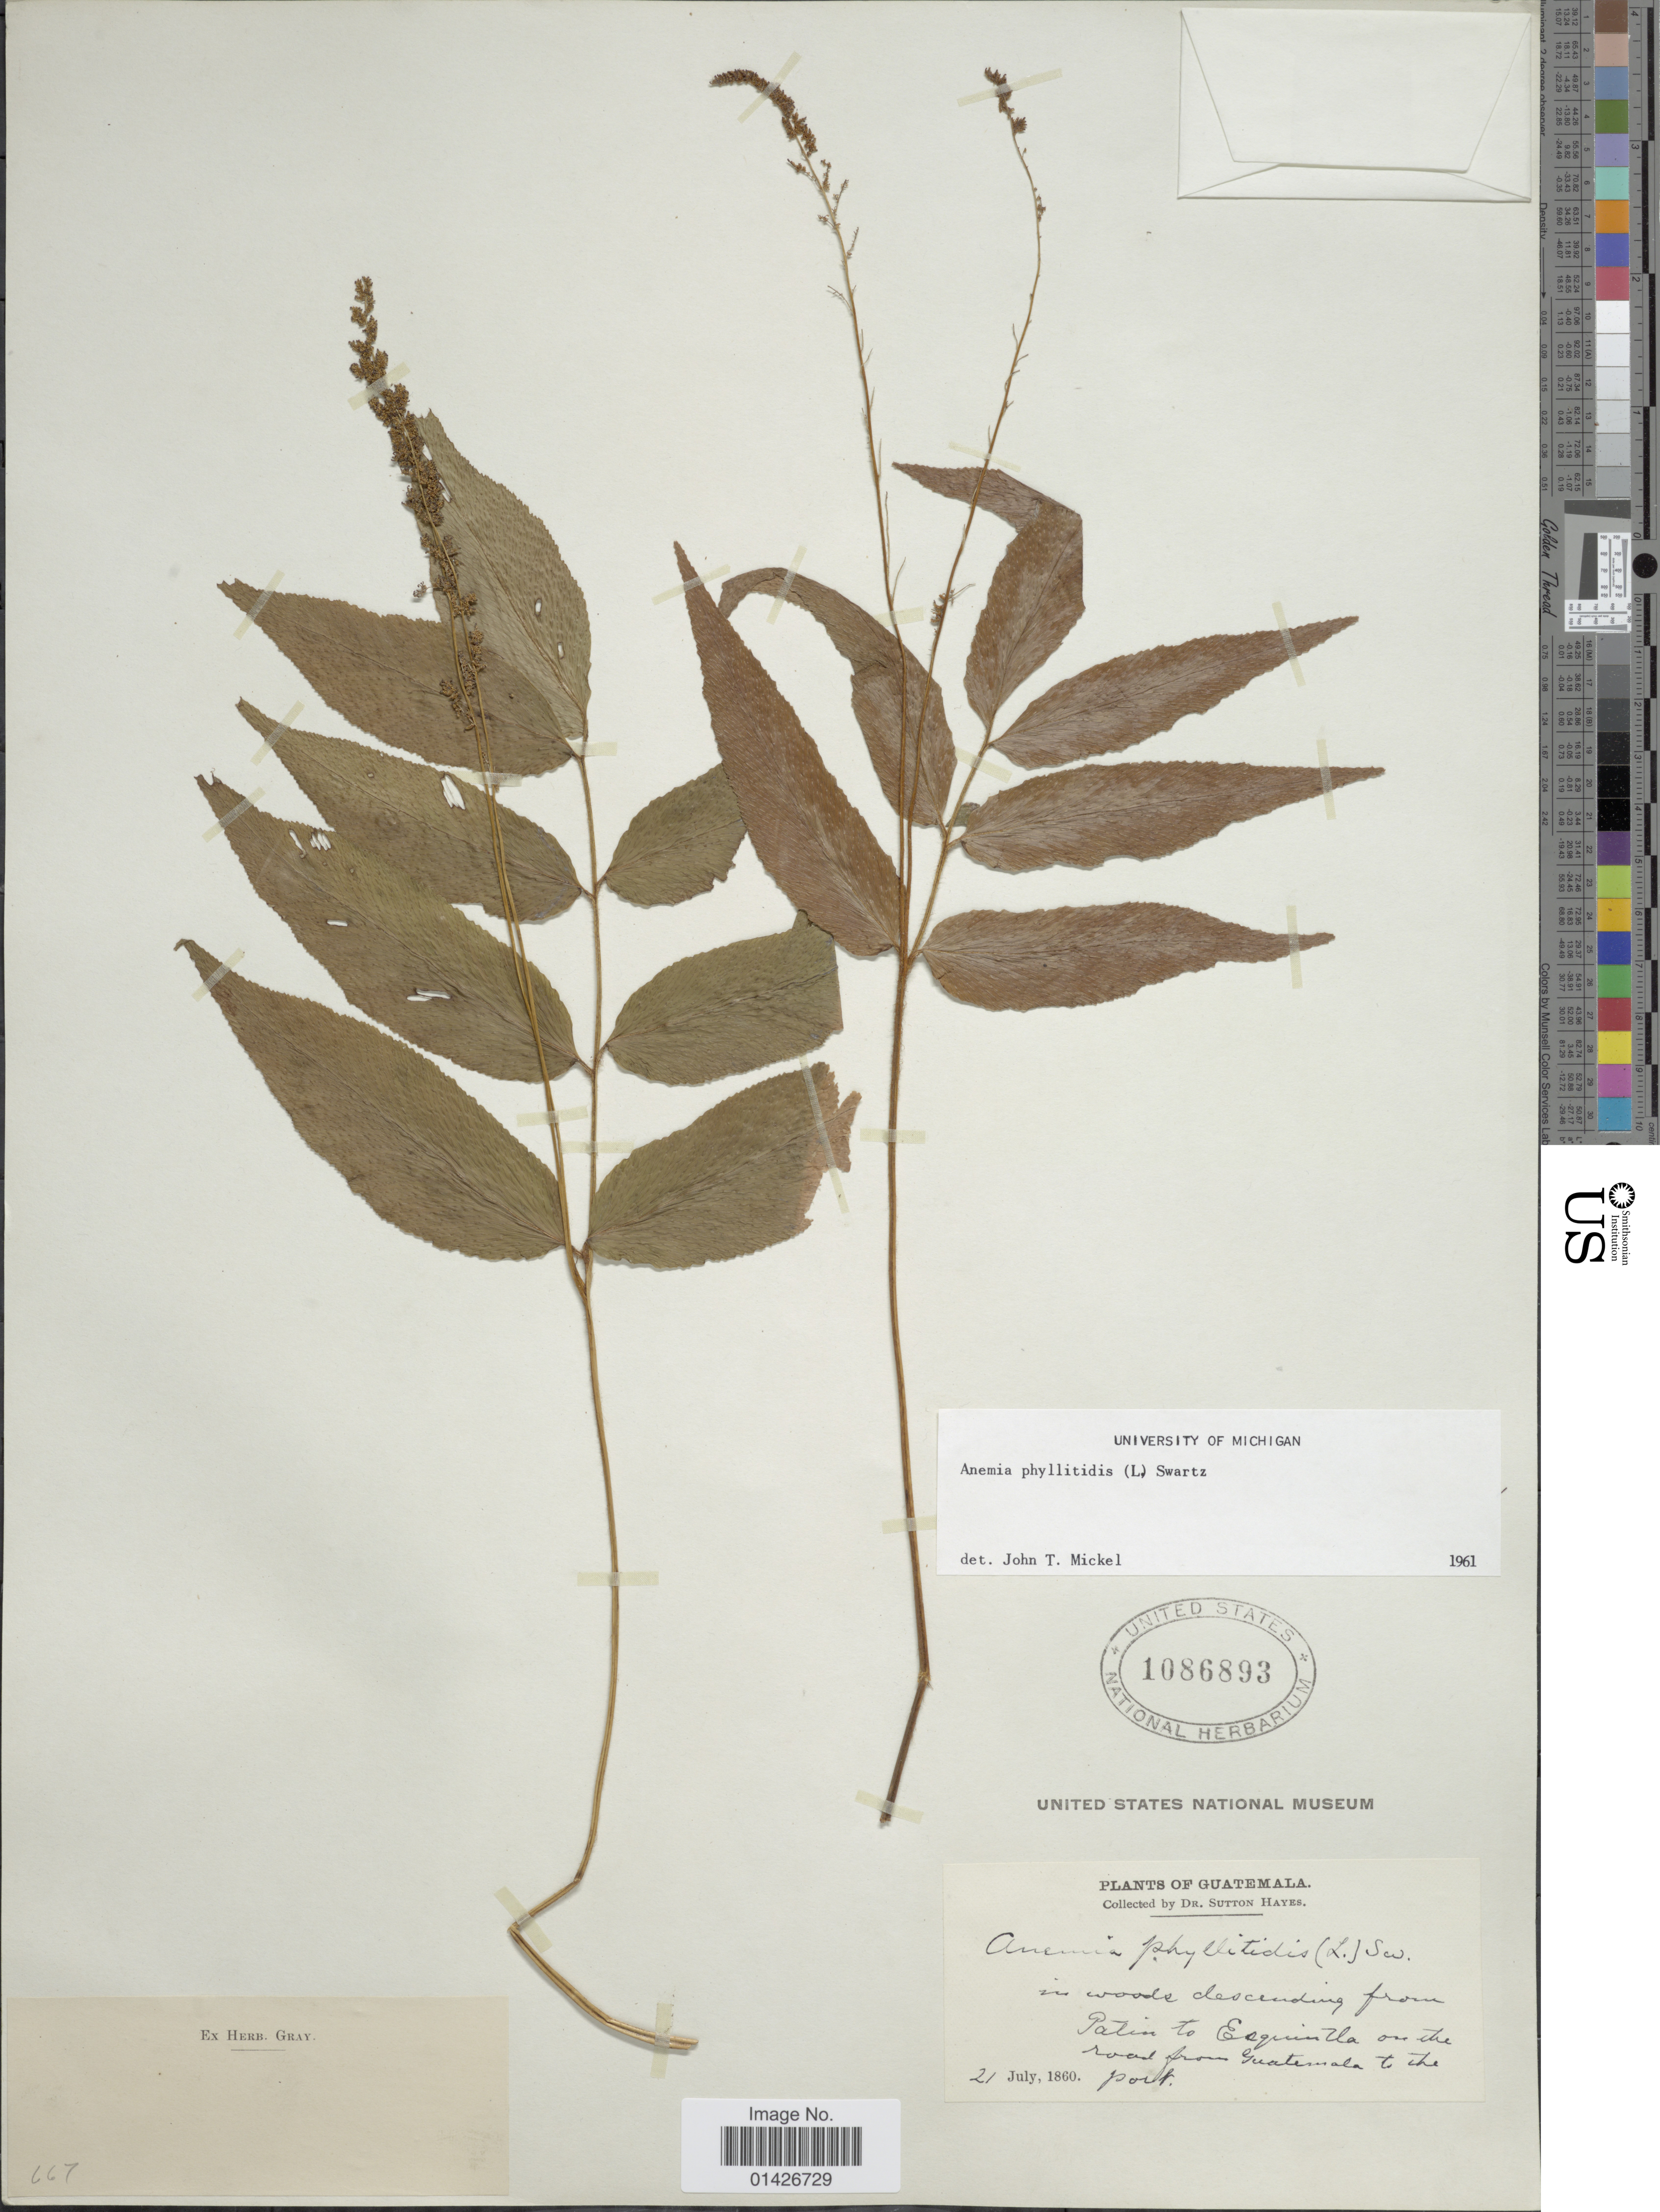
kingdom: Plantae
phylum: Tracheophyta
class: Polypodiopsida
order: Schizaeales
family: Anemiaceae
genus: Anemia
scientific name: Anemia phyllitidis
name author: (L.) Sw.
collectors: S. Hayes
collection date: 1860-07-21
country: Guatemala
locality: In woods descending Patin to Esquintla [Escuintla] on the road from Guatemala to the port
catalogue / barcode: US 1086893